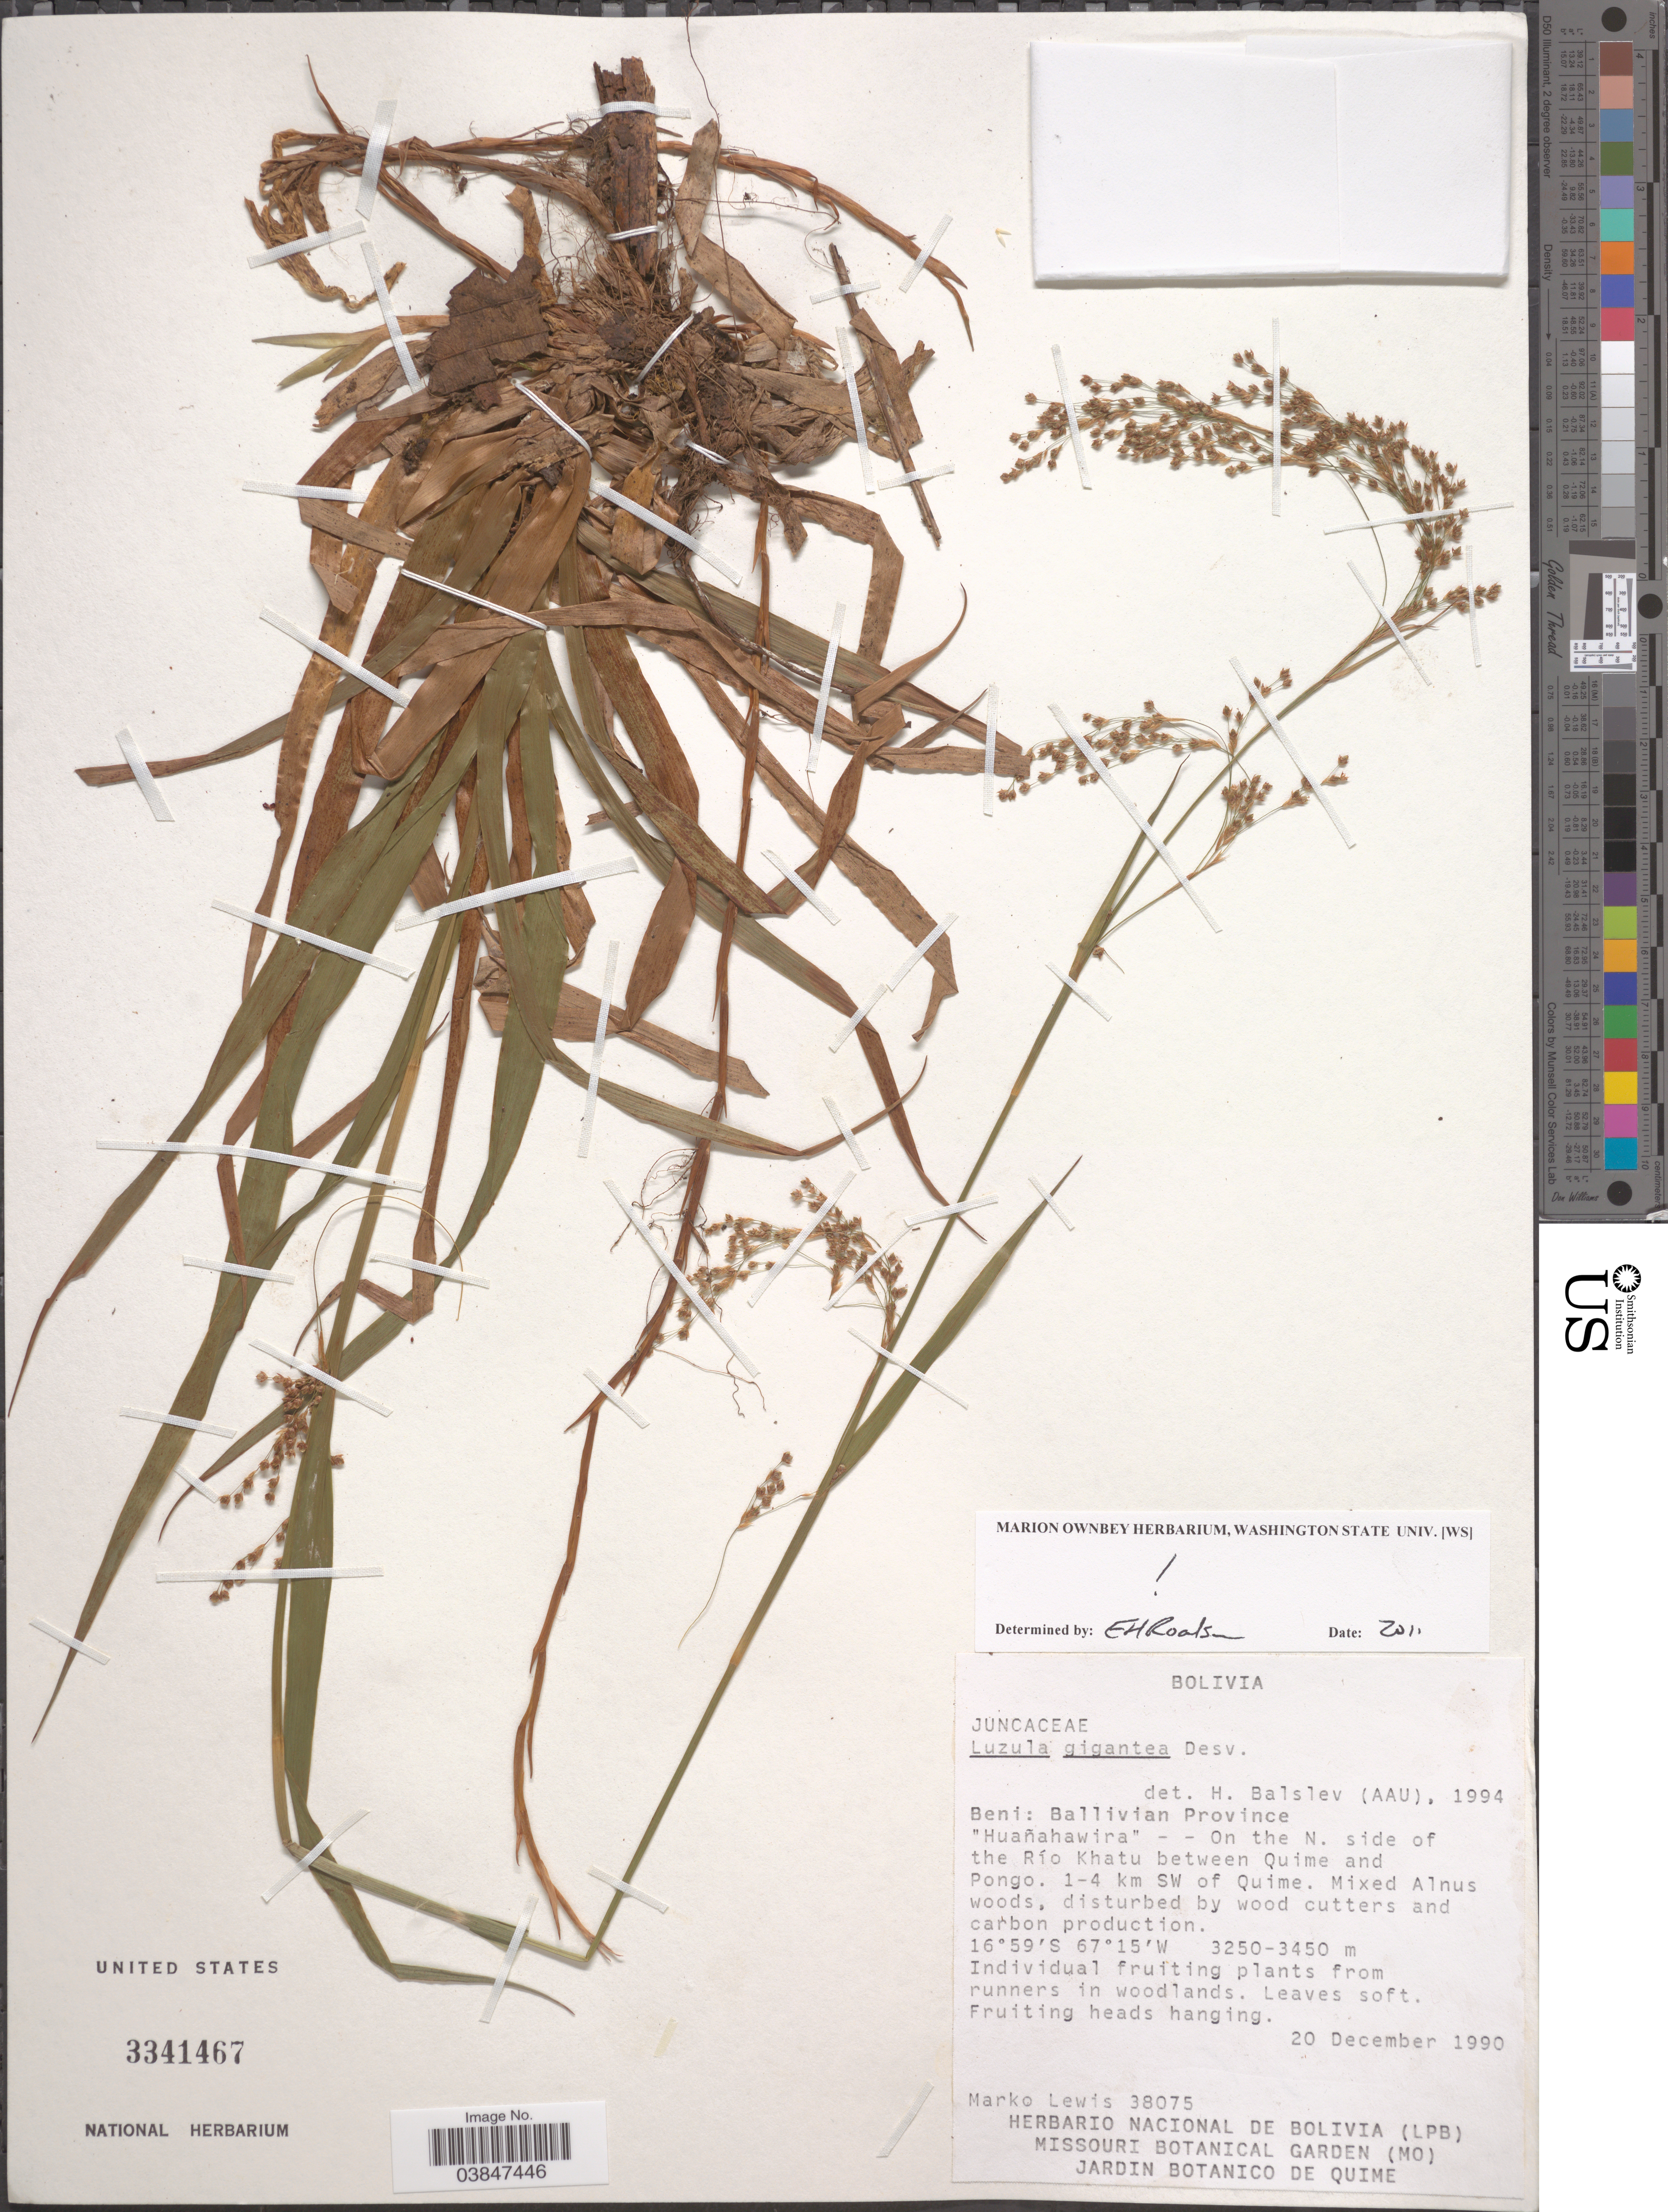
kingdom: Plantae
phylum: Tracheophyta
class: Liliopsida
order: Poales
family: Juncaceae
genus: Luzula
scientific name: Luzula gigantea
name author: Desv.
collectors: M. A. Lewis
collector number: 38075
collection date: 1990-12-20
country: Bolivia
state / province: Beni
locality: Ballivian Province. "Huañahawira" -- On the N. side of the Río Khatu between Quime and Pongo. 1-4 km SW of Quime.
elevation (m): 3250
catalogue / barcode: US 3341467